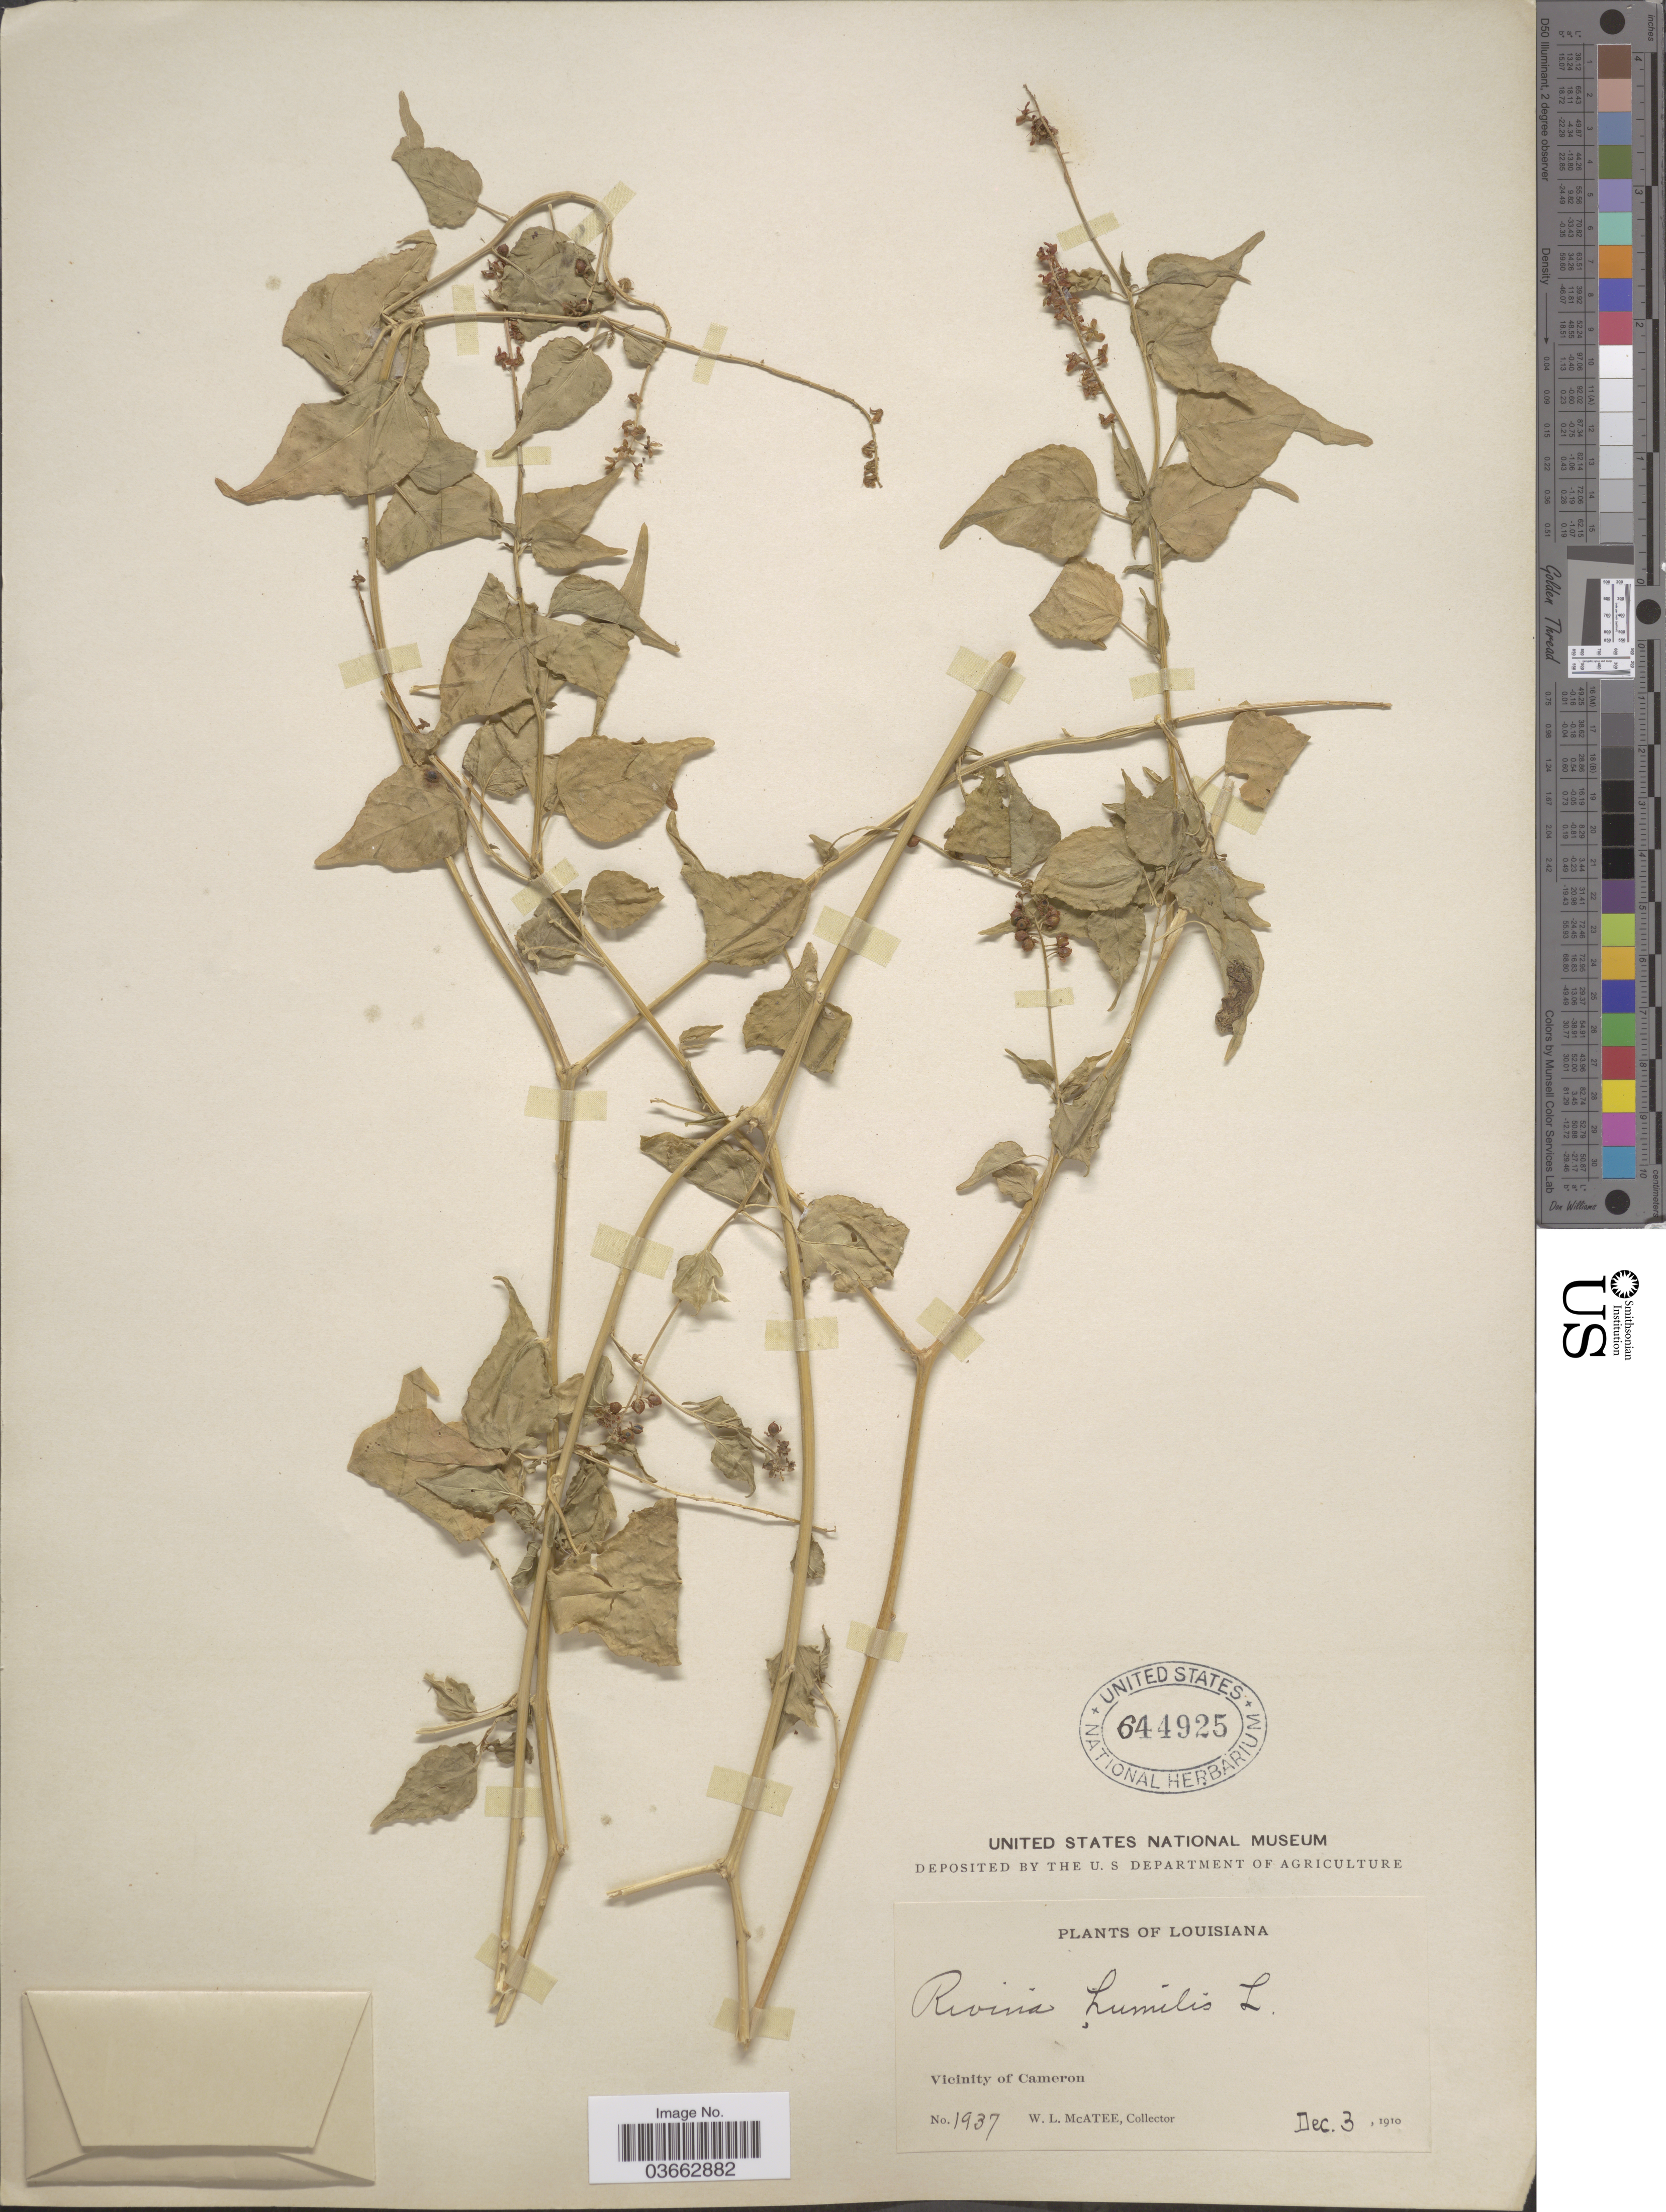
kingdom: Plantae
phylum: Tracheophyta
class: Magnoliopsida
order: Caryophyllales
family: Phytolaccaceae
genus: Rivina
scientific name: Rivina humilis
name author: L.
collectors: W. McAtee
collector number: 1937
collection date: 1910-12-03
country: United States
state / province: Louisiana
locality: Vicinity of Cameron.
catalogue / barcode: US 644925